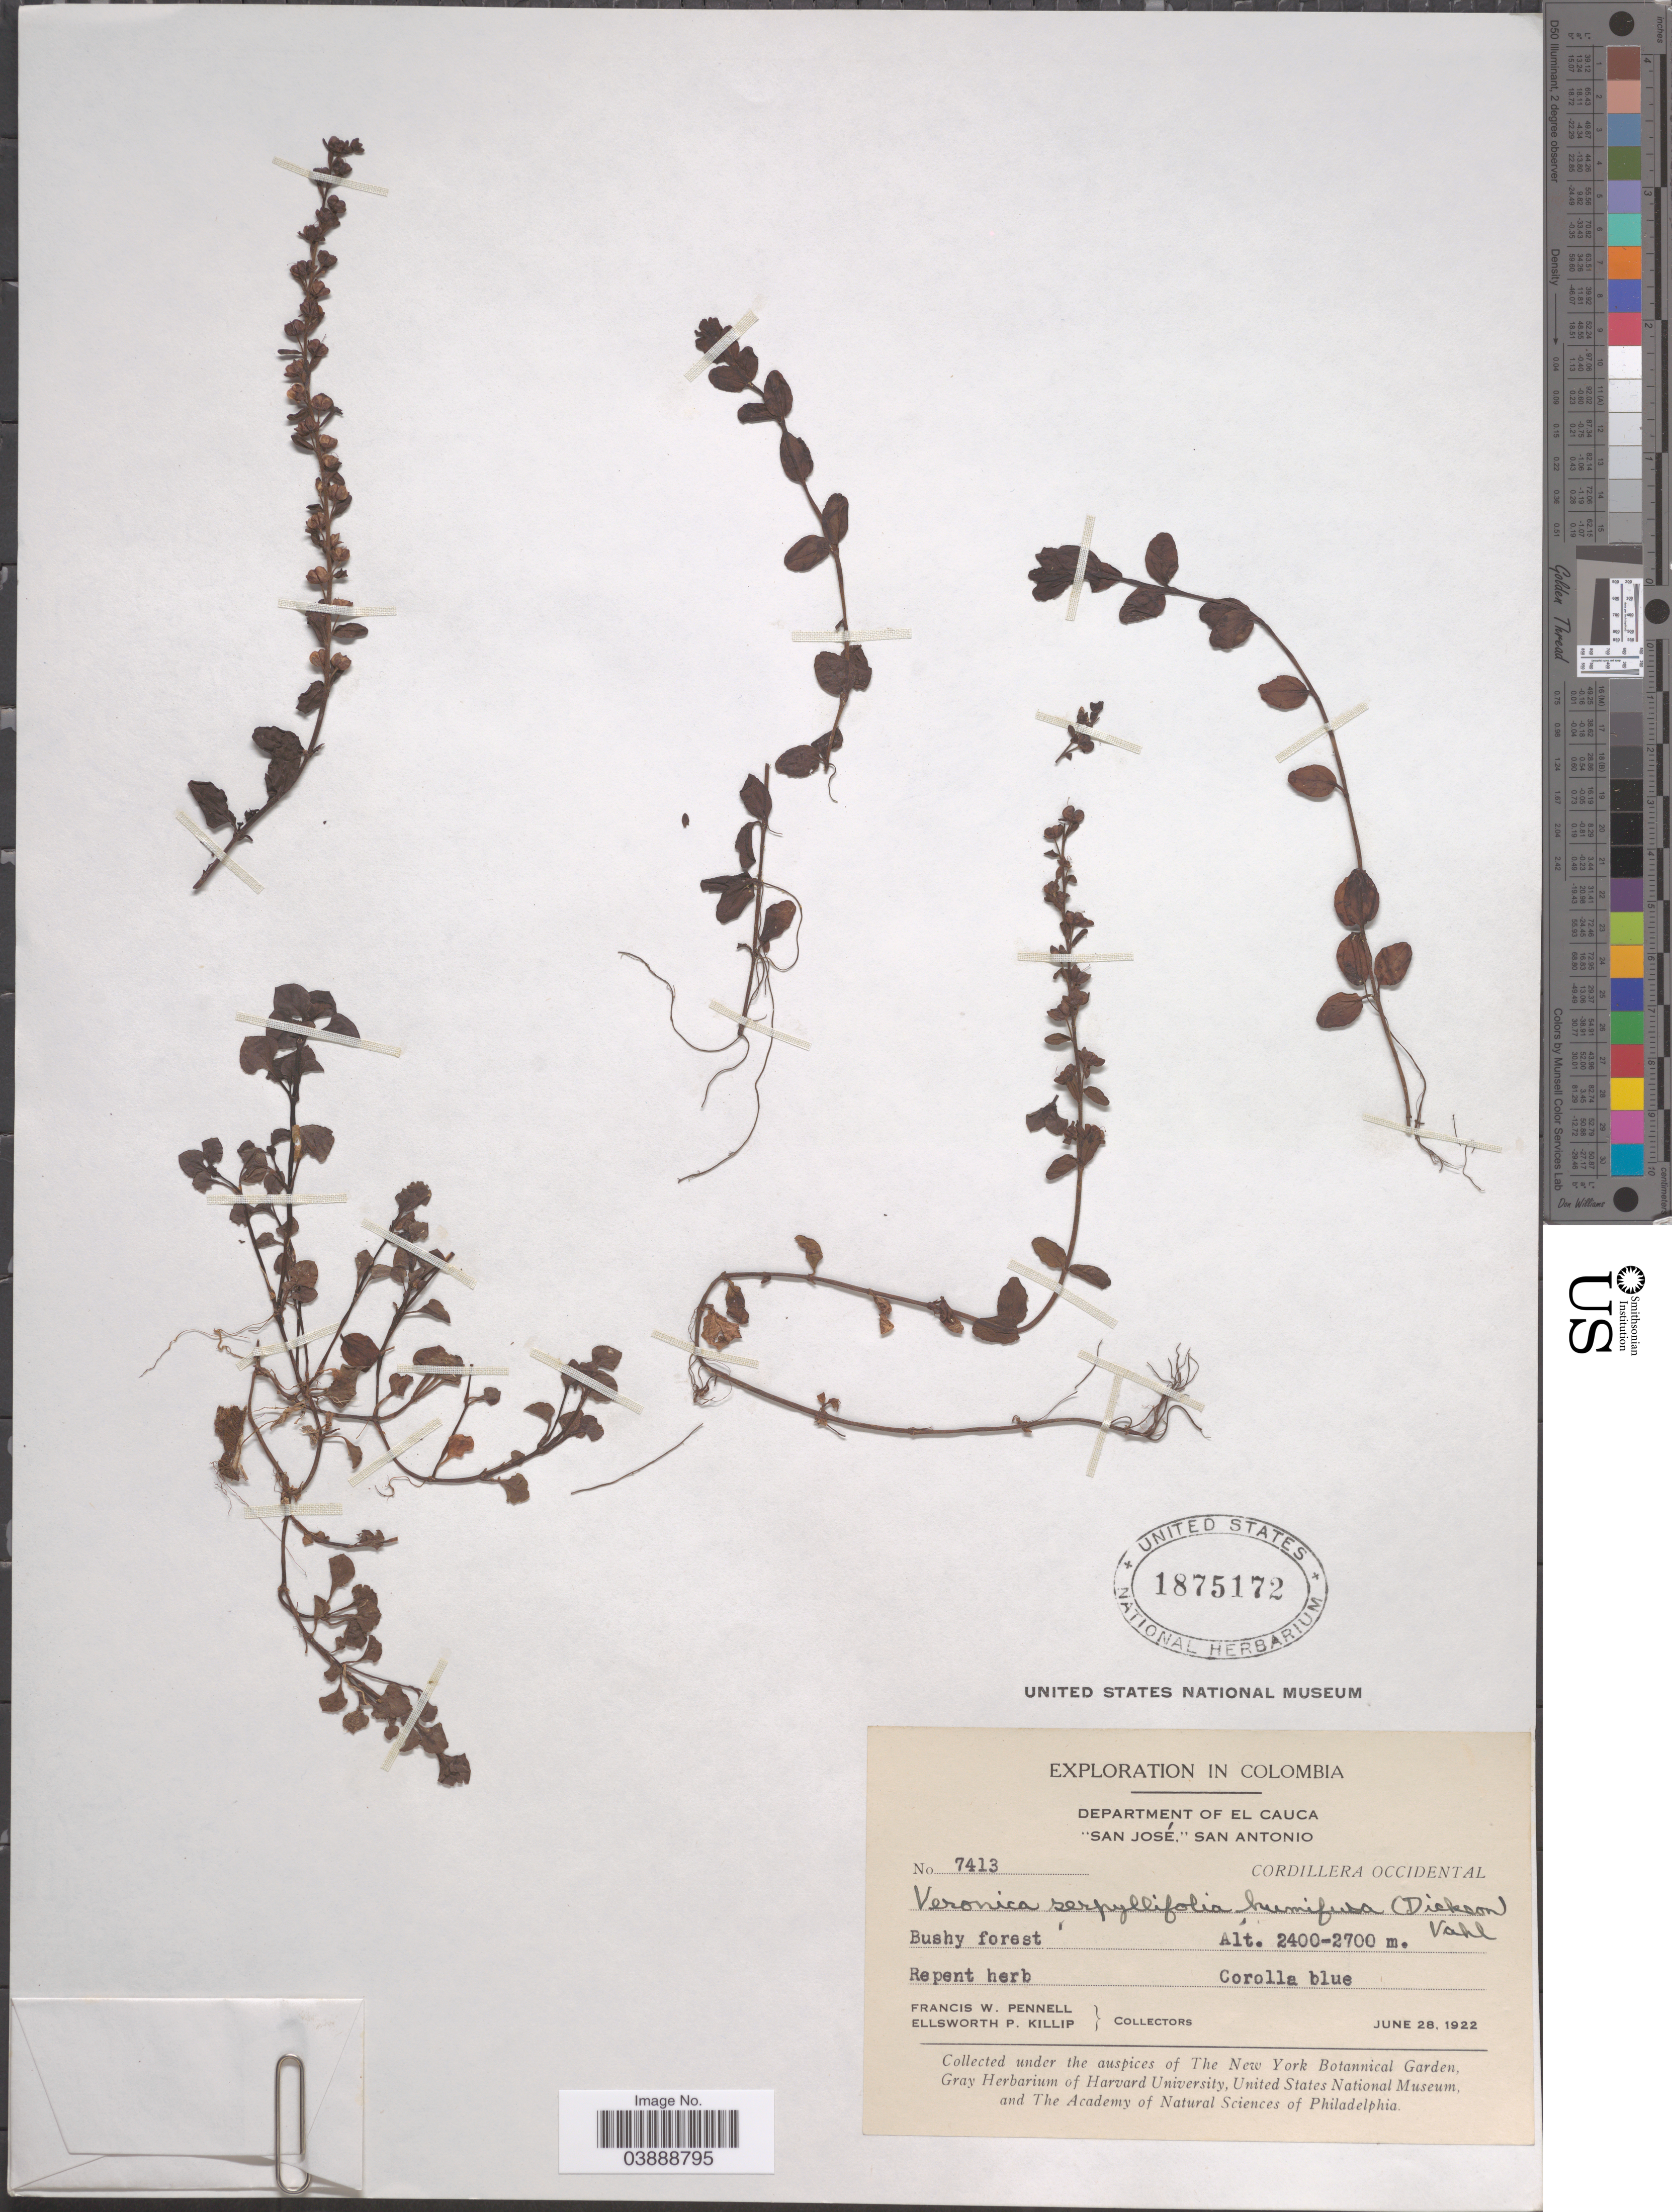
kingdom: Plantae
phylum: Tracheophyta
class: Magnoliopsida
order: Lamiales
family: Plantaginaceae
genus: Veronica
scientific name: Veronica serpyllifolia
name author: L.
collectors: F. W. Pennell & E. P. Killip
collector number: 7413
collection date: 1922-06-28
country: Colombia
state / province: Cauca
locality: Department of El Cauca. "San José," San Antonio. Cordillera Occidental.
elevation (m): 2400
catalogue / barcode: US 1875172